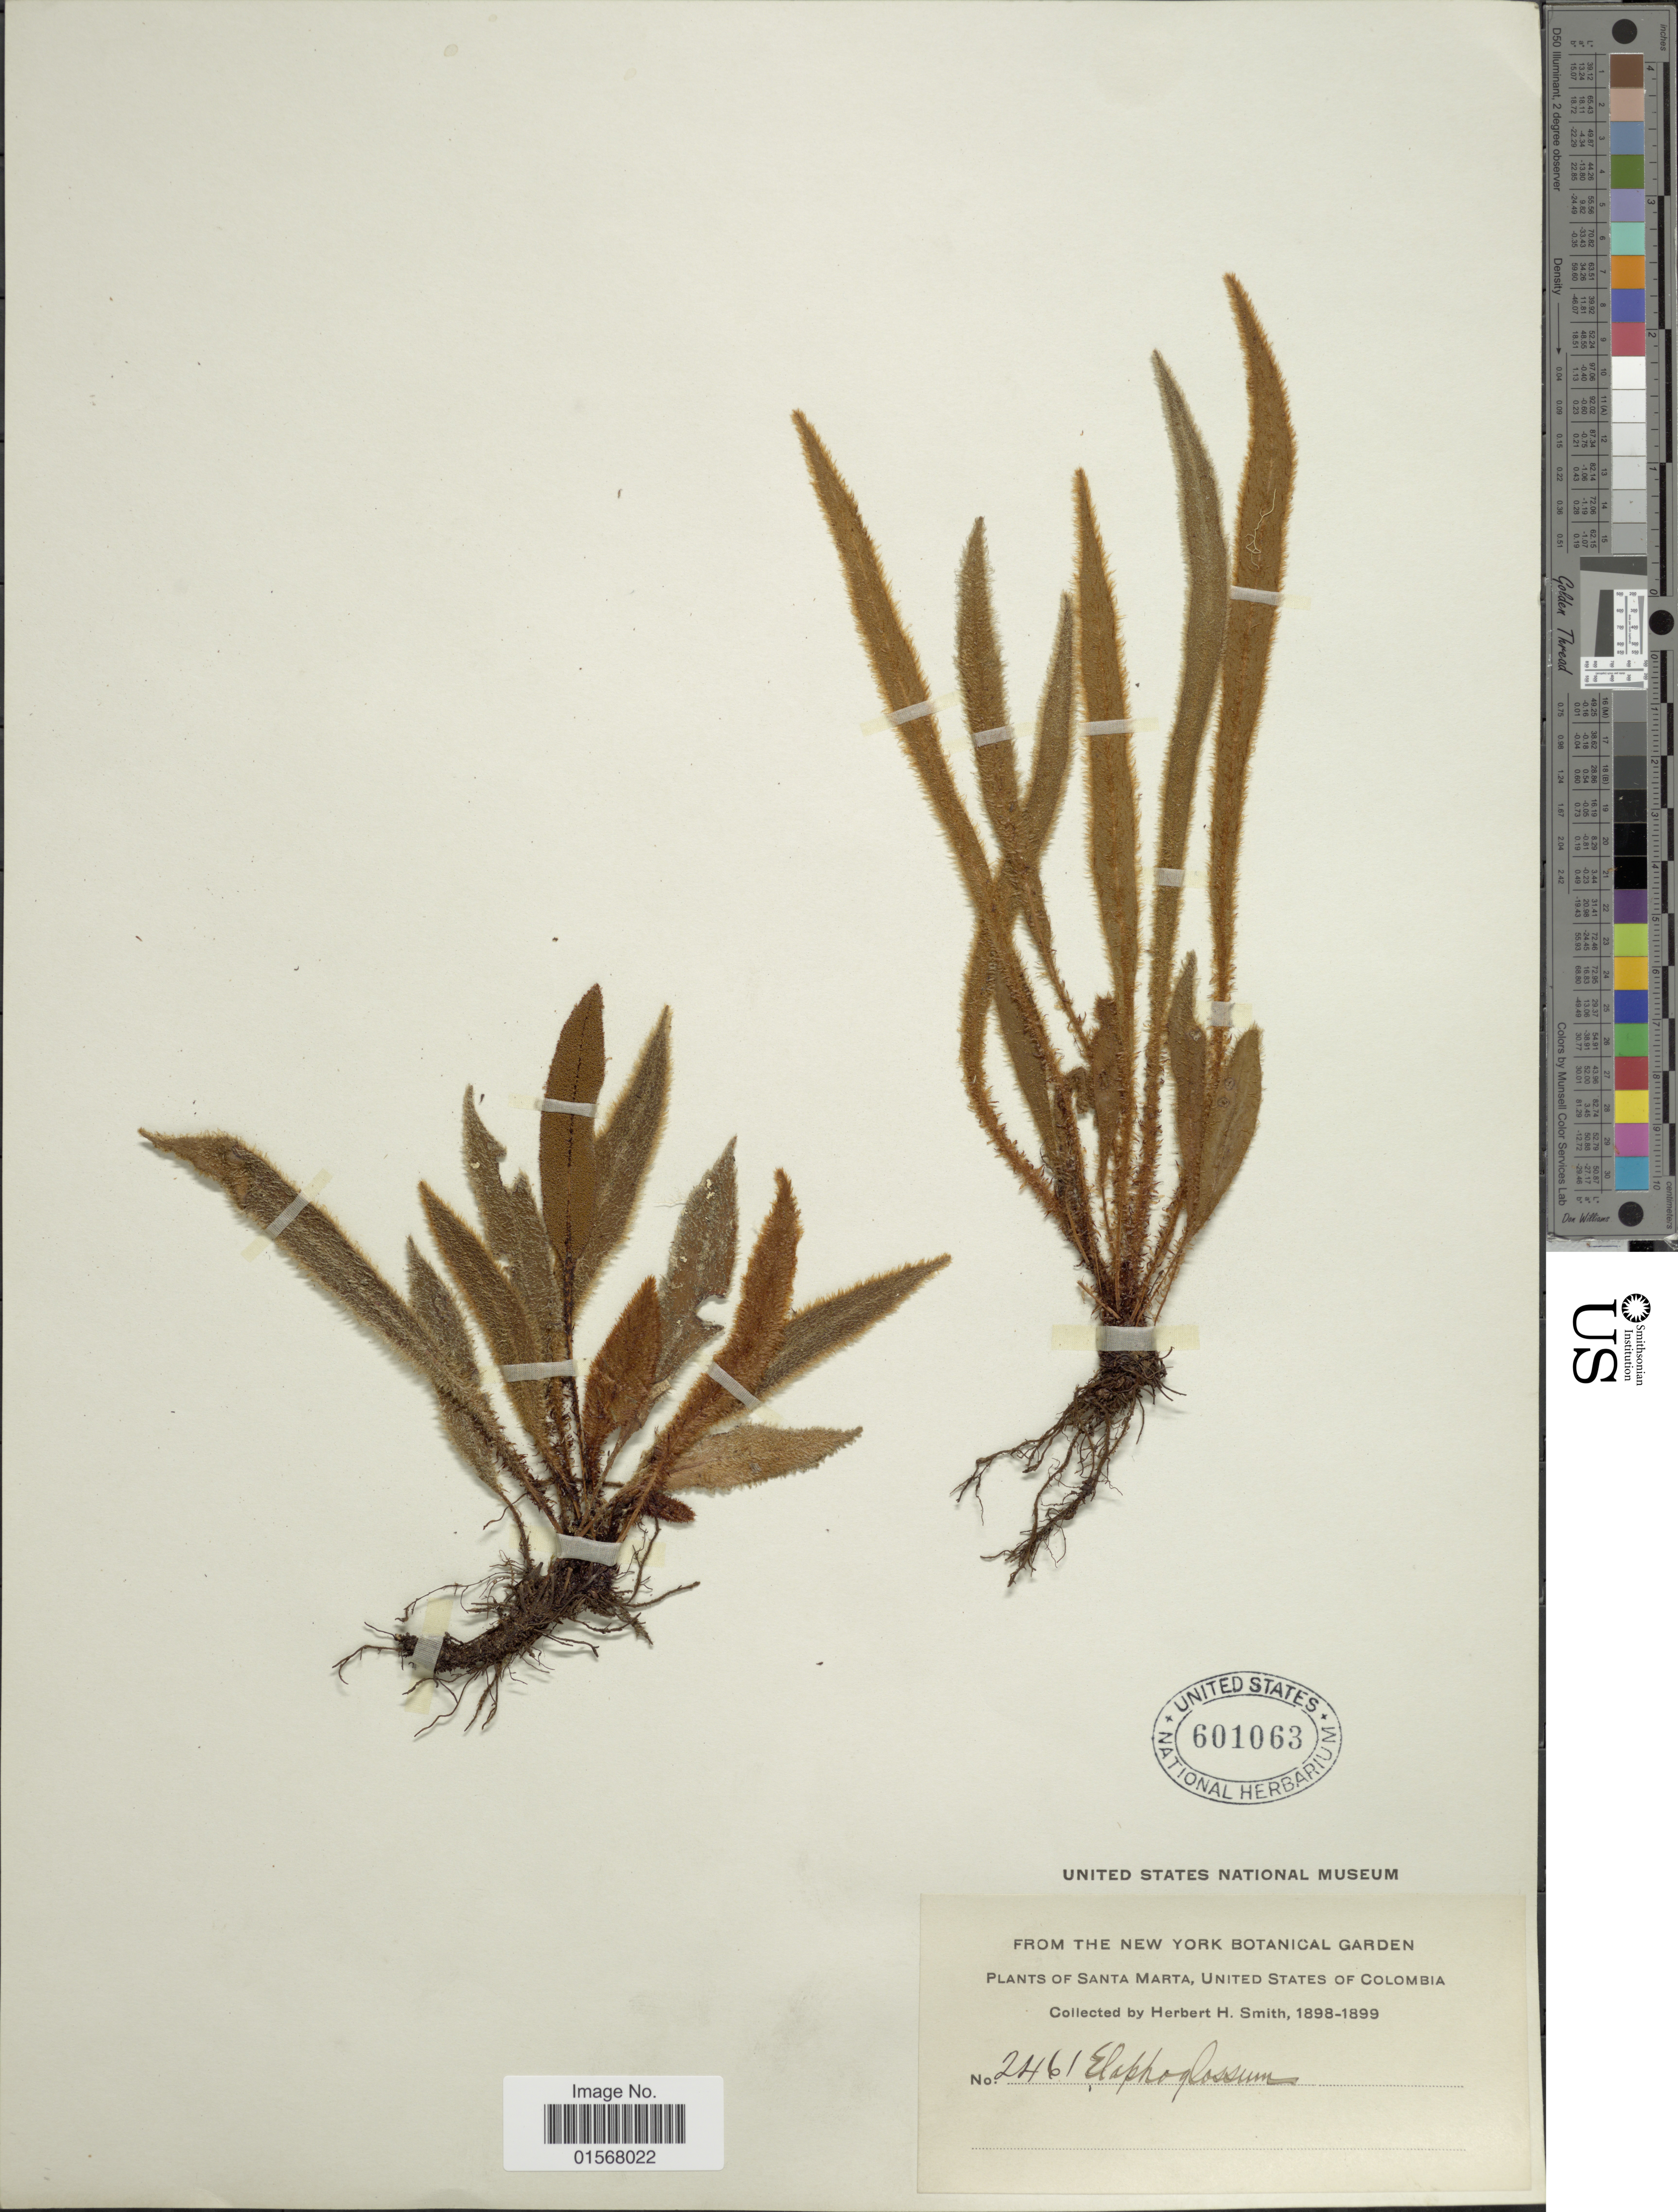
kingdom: Plantae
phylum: Tracheophyta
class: Polypodiopsida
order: Polypodiales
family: Dryopteridaceae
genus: Elaphoglossum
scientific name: Elaphoglossum sp.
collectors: Herbert H. Smith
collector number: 2461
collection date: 1898/1899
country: Colombia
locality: Santa Marta, United States of Colombia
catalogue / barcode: US 601063